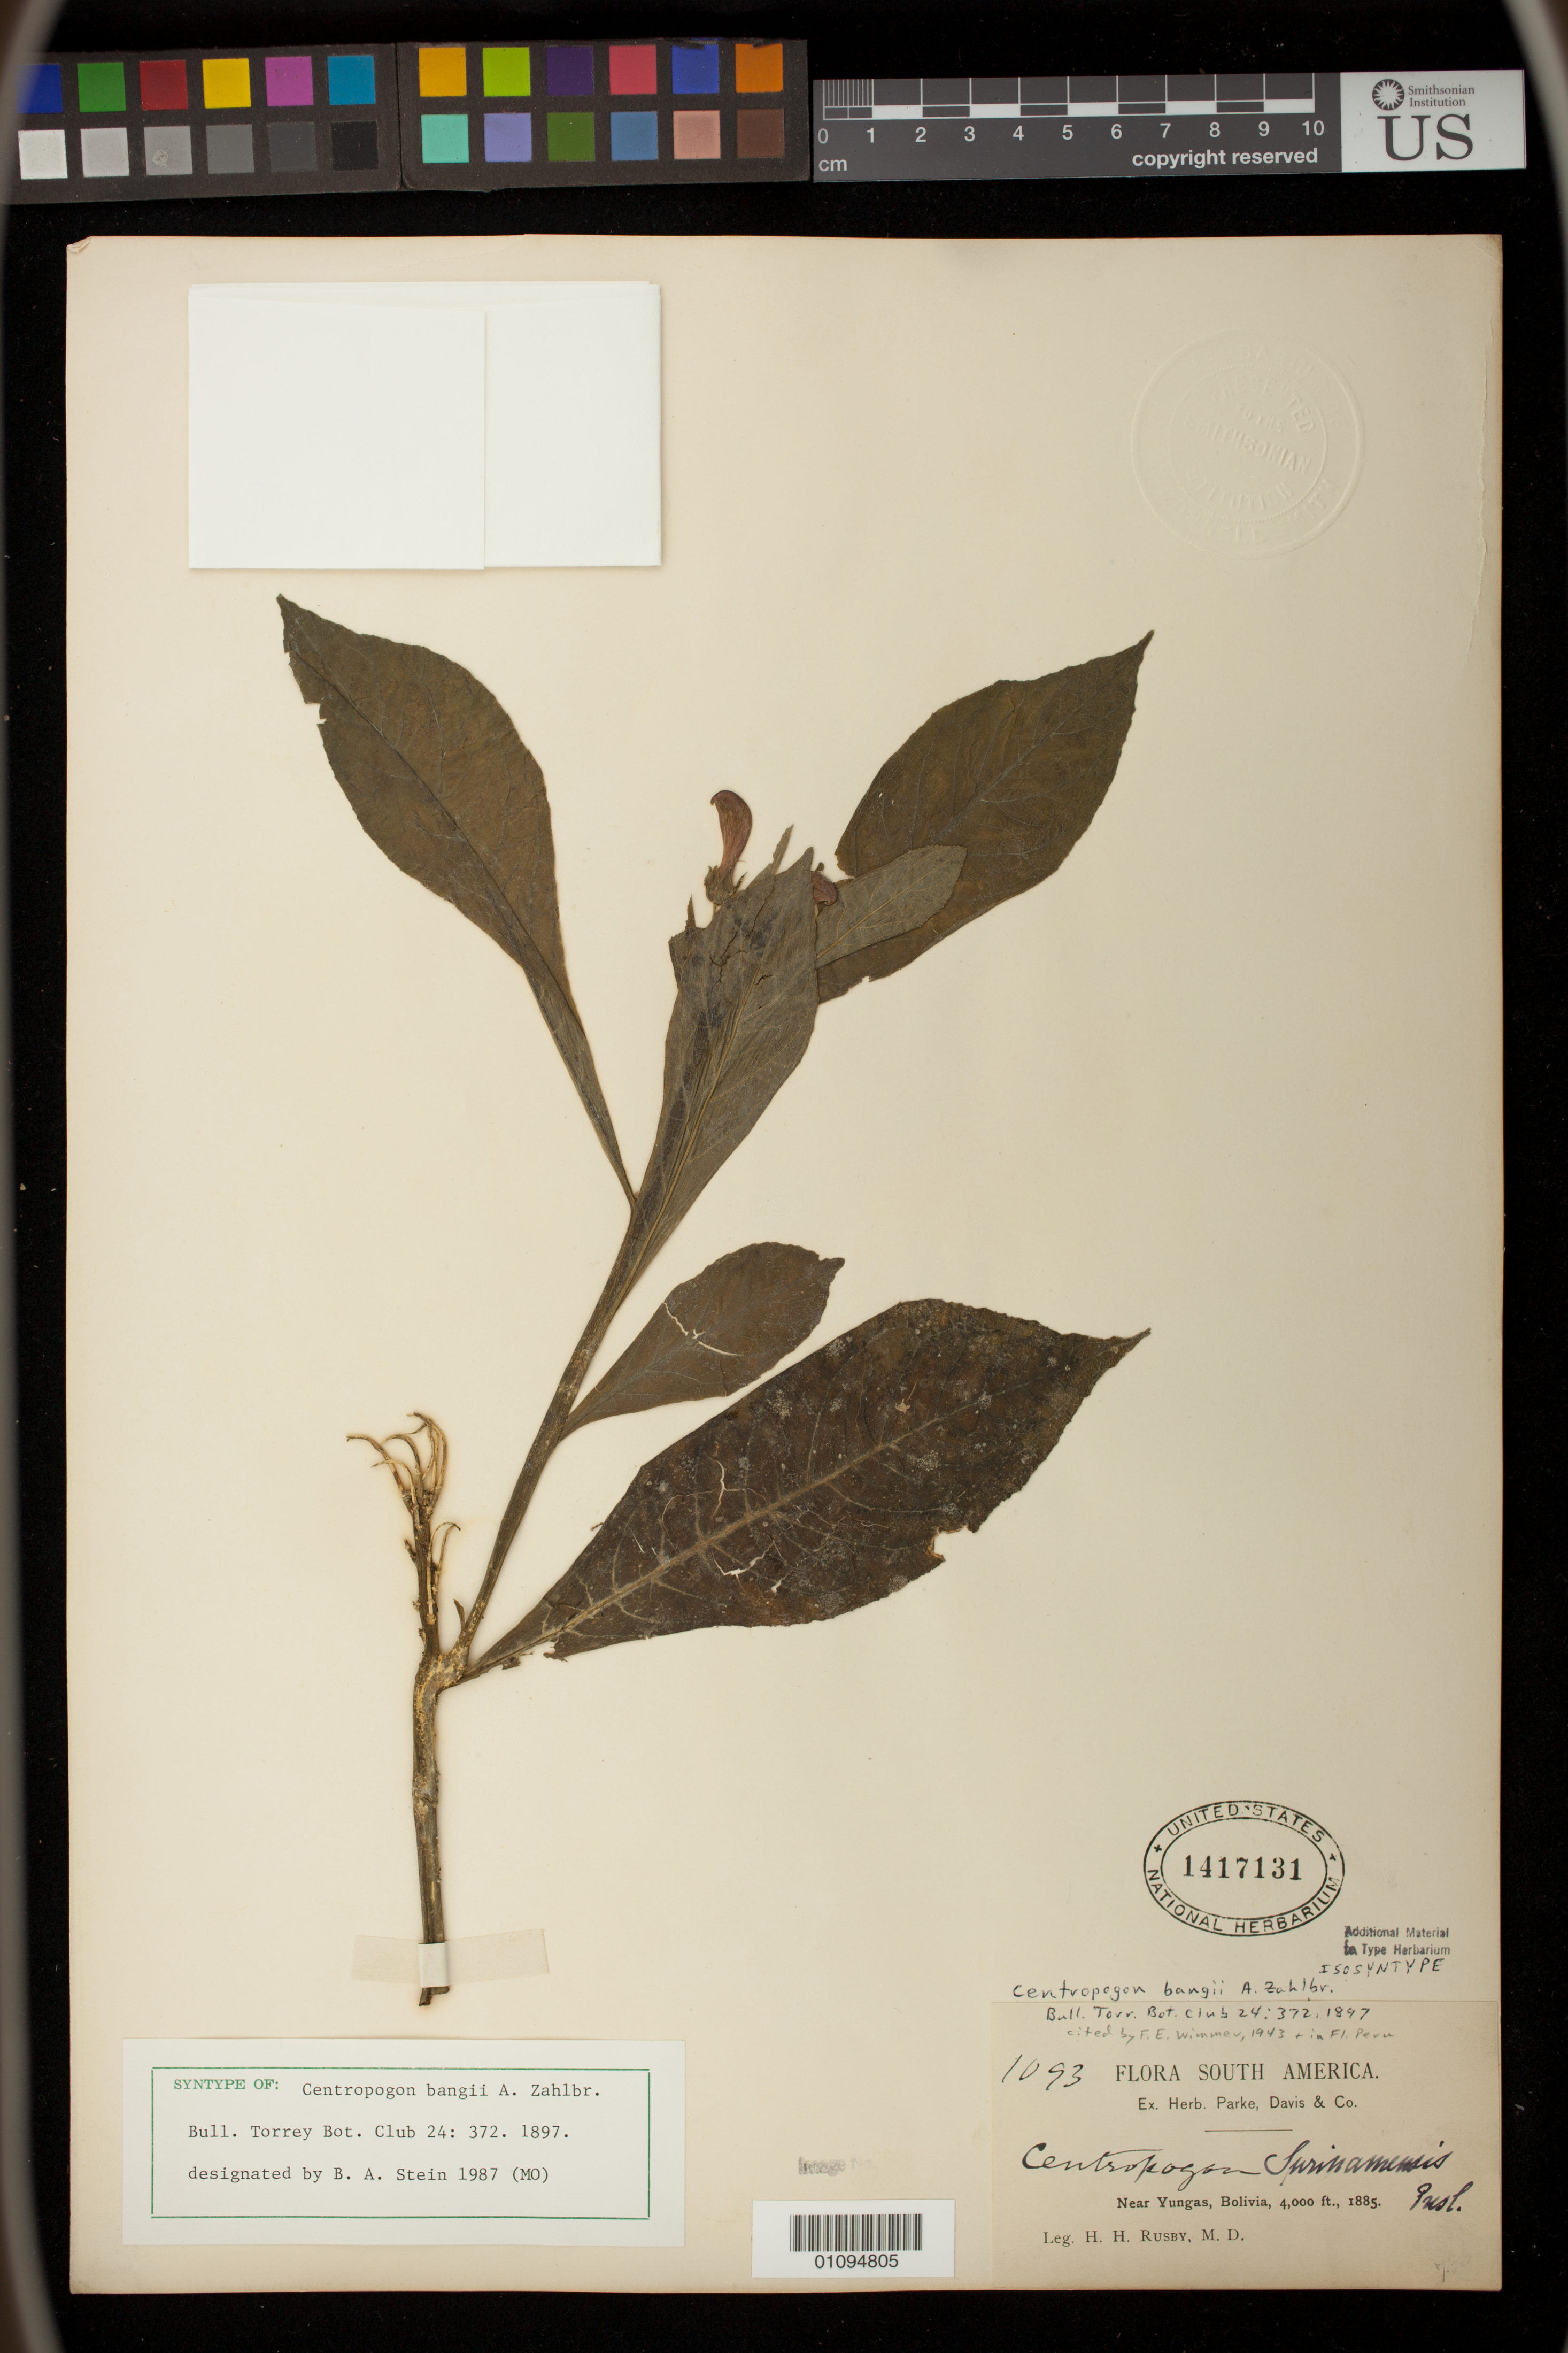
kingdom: Plantae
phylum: Tracheophyta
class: Magnoliopsida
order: Asterales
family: Campanulaceae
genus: Centropogon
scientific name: Centropogon bangii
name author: Zahlbr.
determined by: Stein, B.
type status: Syntype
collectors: H. H. Rusby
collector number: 1093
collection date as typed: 1885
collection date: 1885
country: Bolivia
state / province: La Paz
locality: Near Yungas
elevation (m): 1219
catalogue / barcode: US 1417131